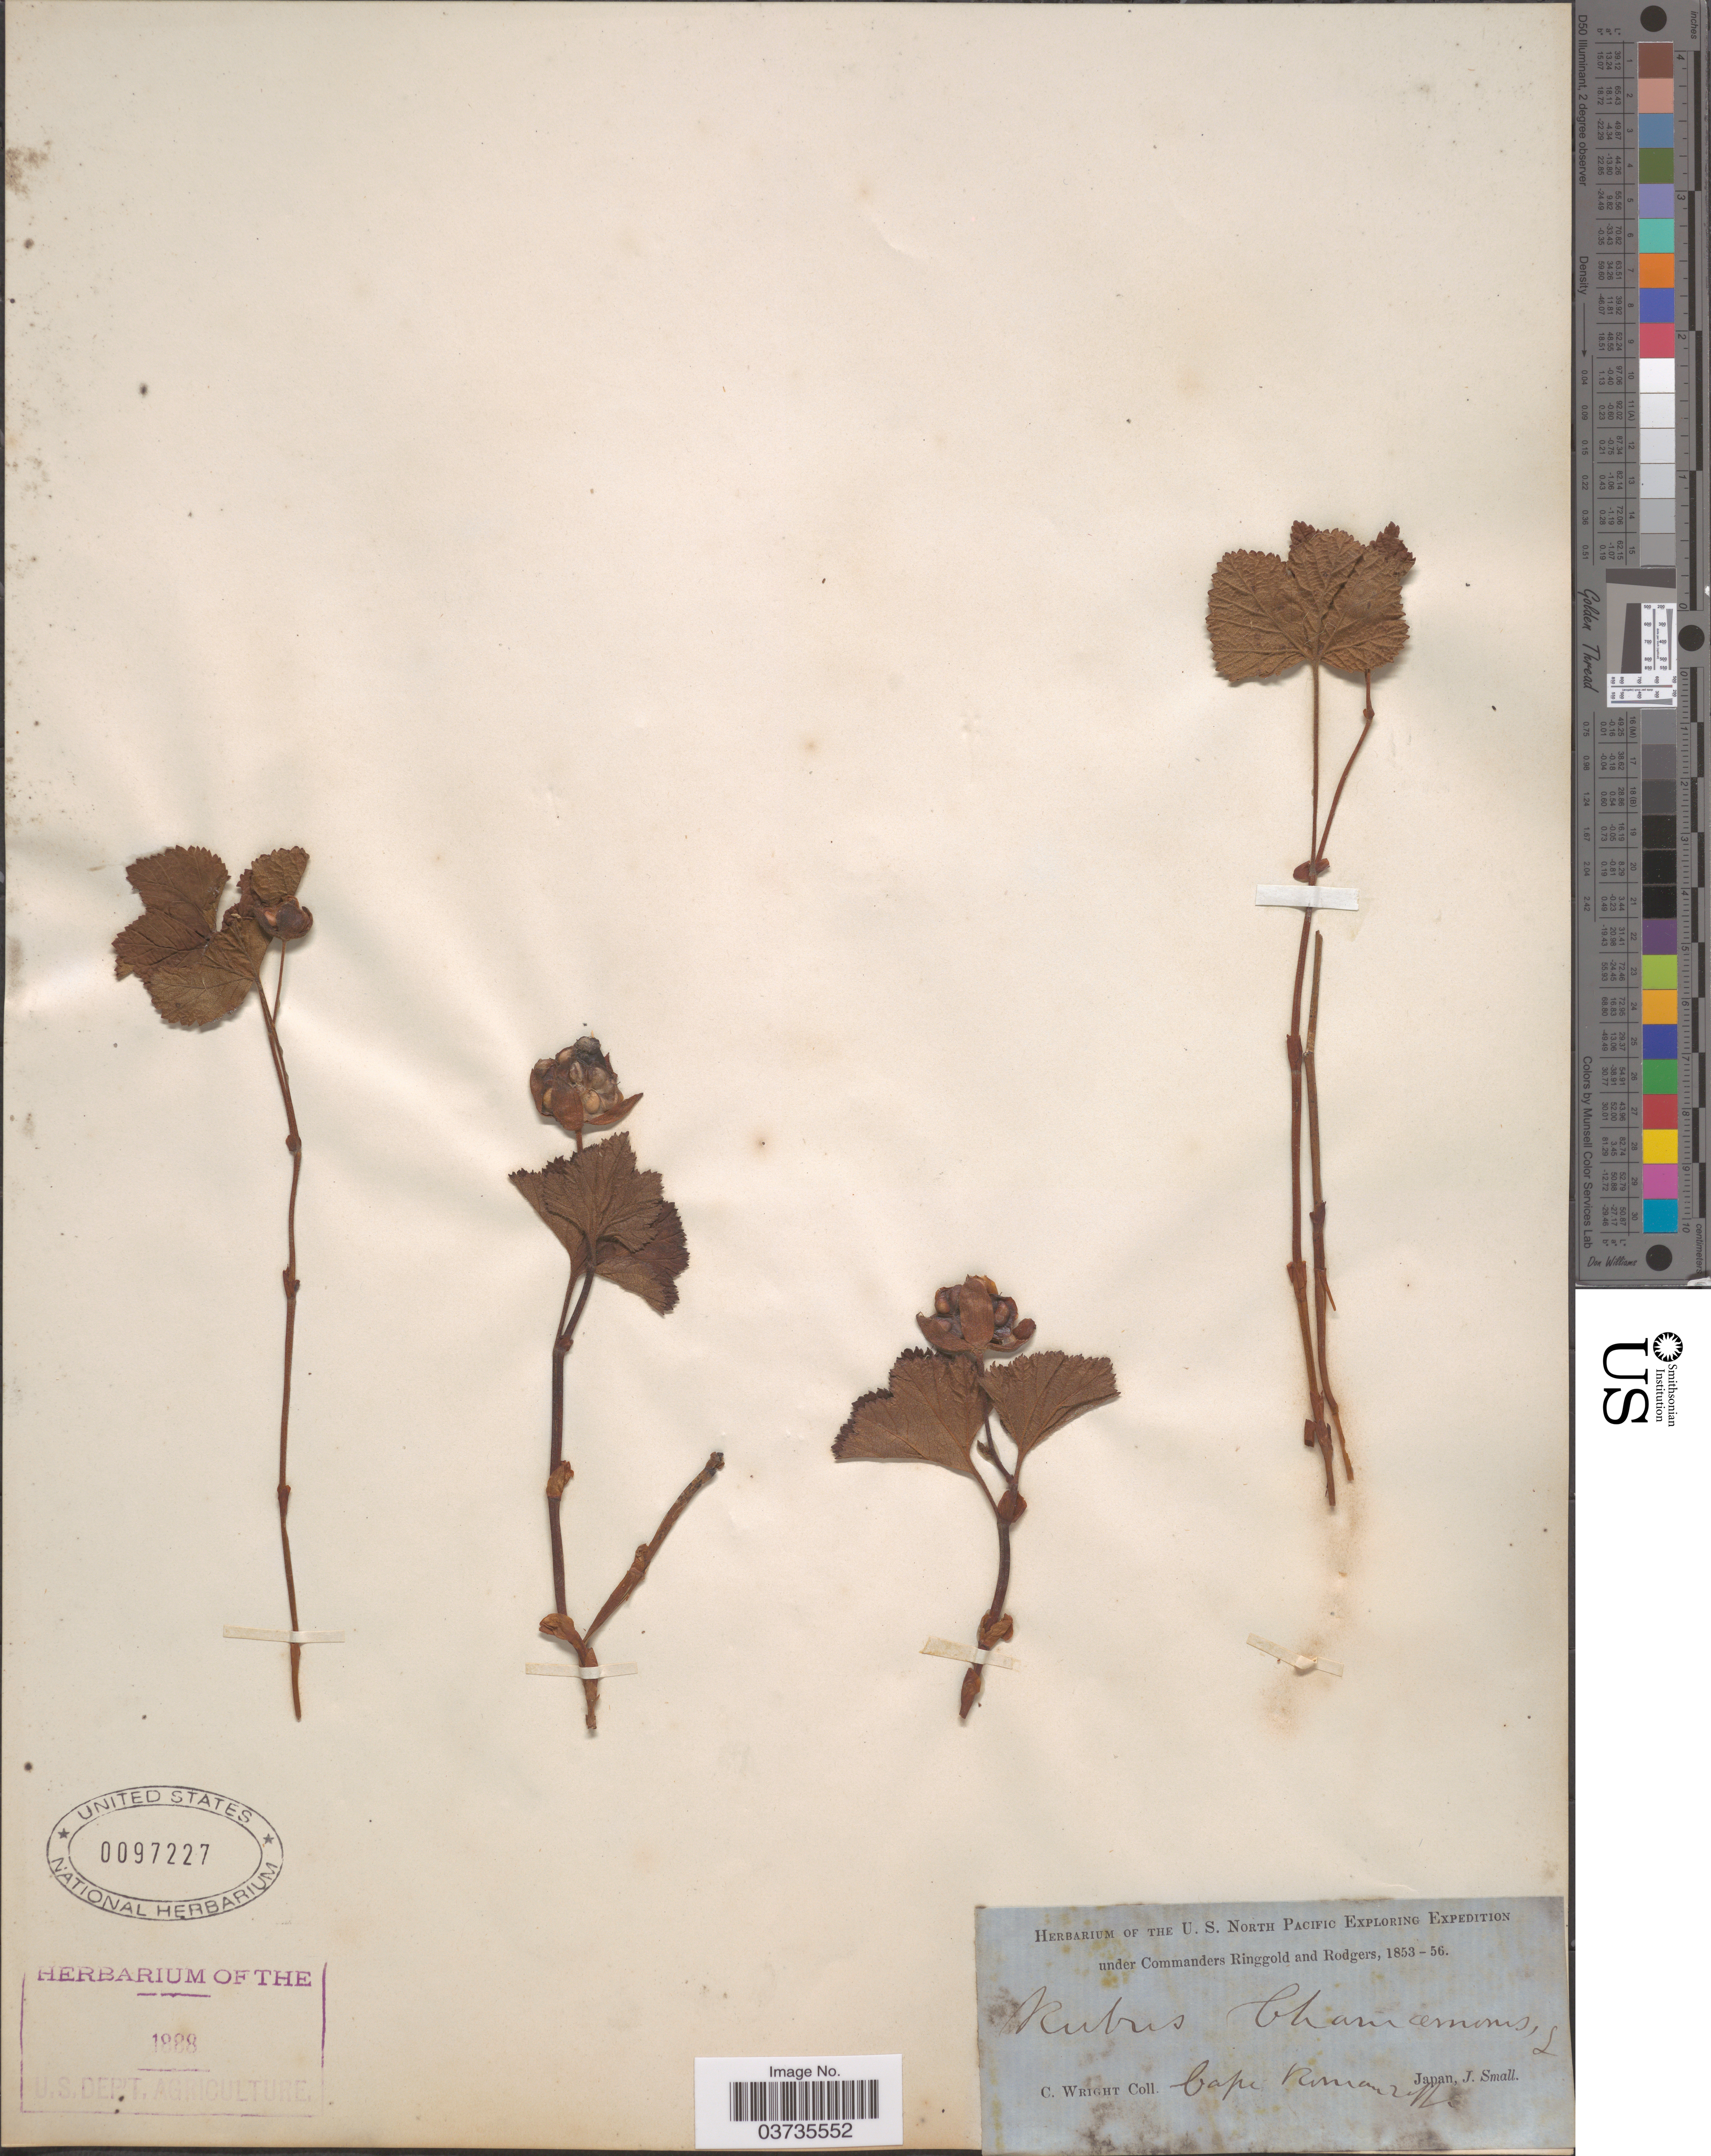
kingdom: Plantae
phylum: Tracheophyta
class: Magnoliopsida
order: Rosales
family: Rosaceae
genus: Rubus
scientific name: Rubus chamaemorus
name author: L.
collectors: C. Wright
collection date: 1853/1856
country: Japan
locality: Cape Romanzoff.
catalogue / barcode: US 97227